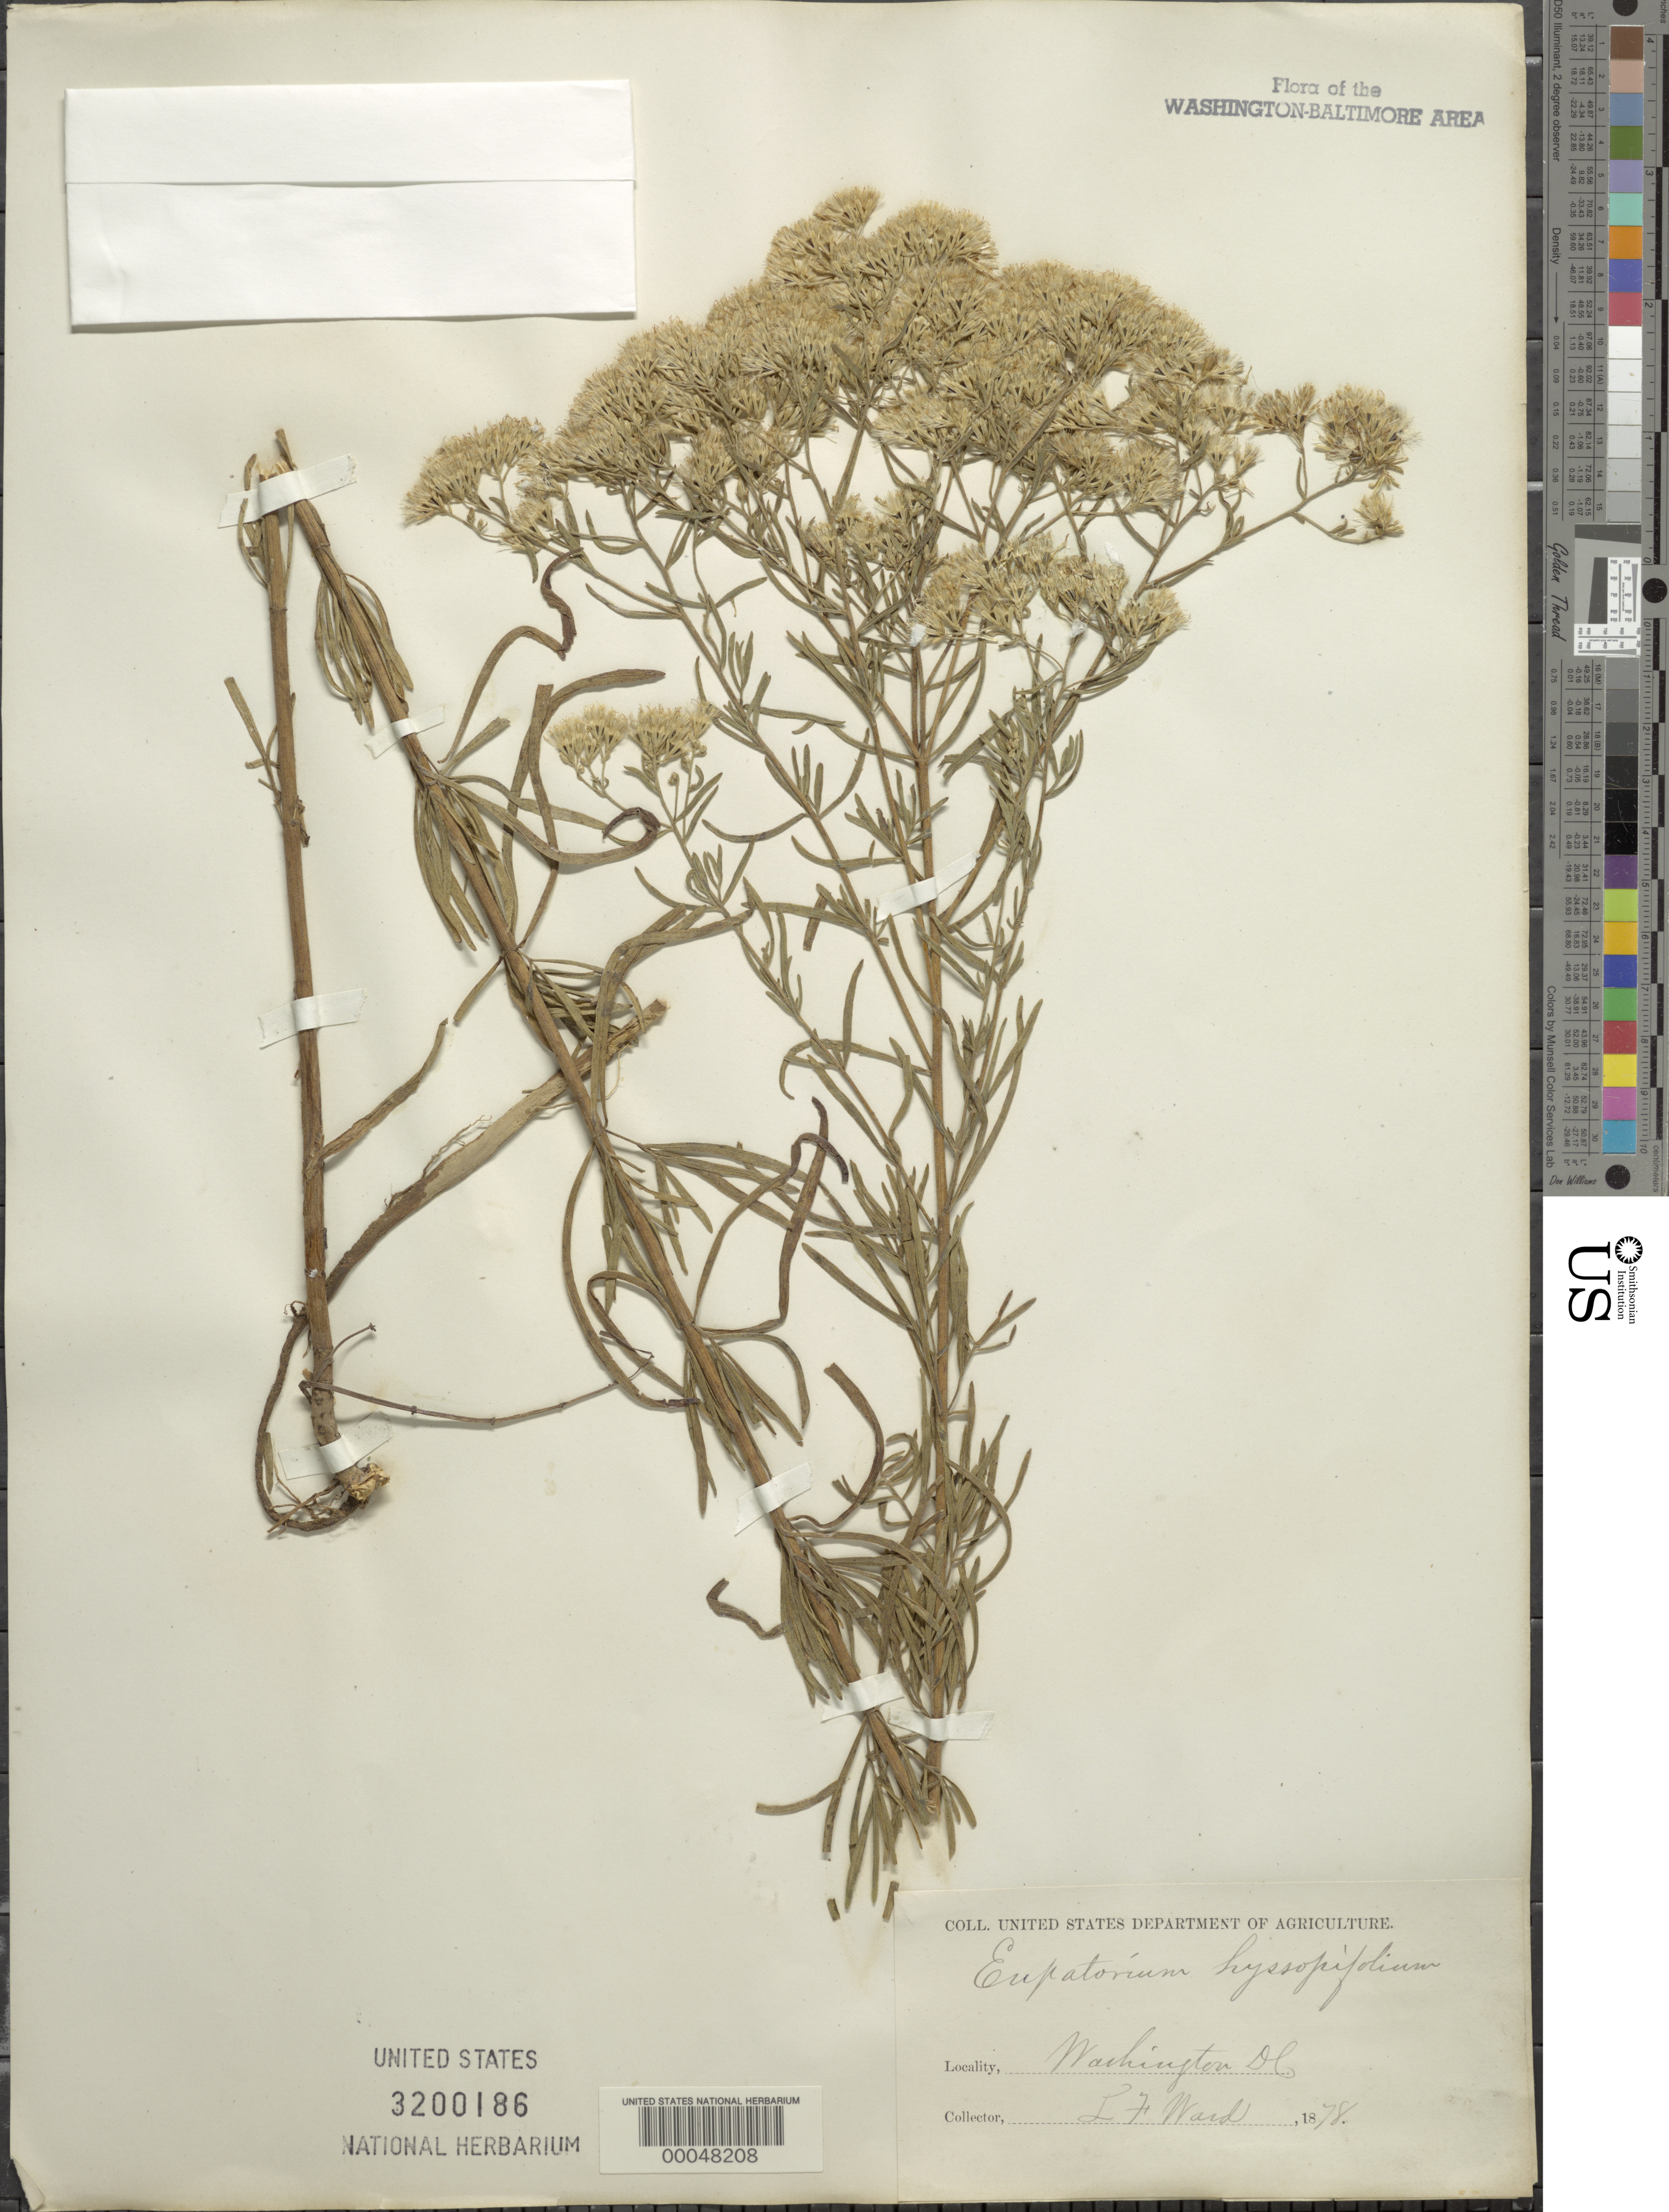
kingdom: Plantae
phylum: Tracheophyta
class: Magnoliopsida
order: Asterales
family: Asteraceae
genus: Eupatorium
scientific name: Eupatorium hyssopifolium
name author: L.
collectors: L. F. Ward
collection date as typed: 1878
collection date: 1878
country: United States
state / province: District of Columbia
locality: Washington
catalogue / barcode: US 3200186